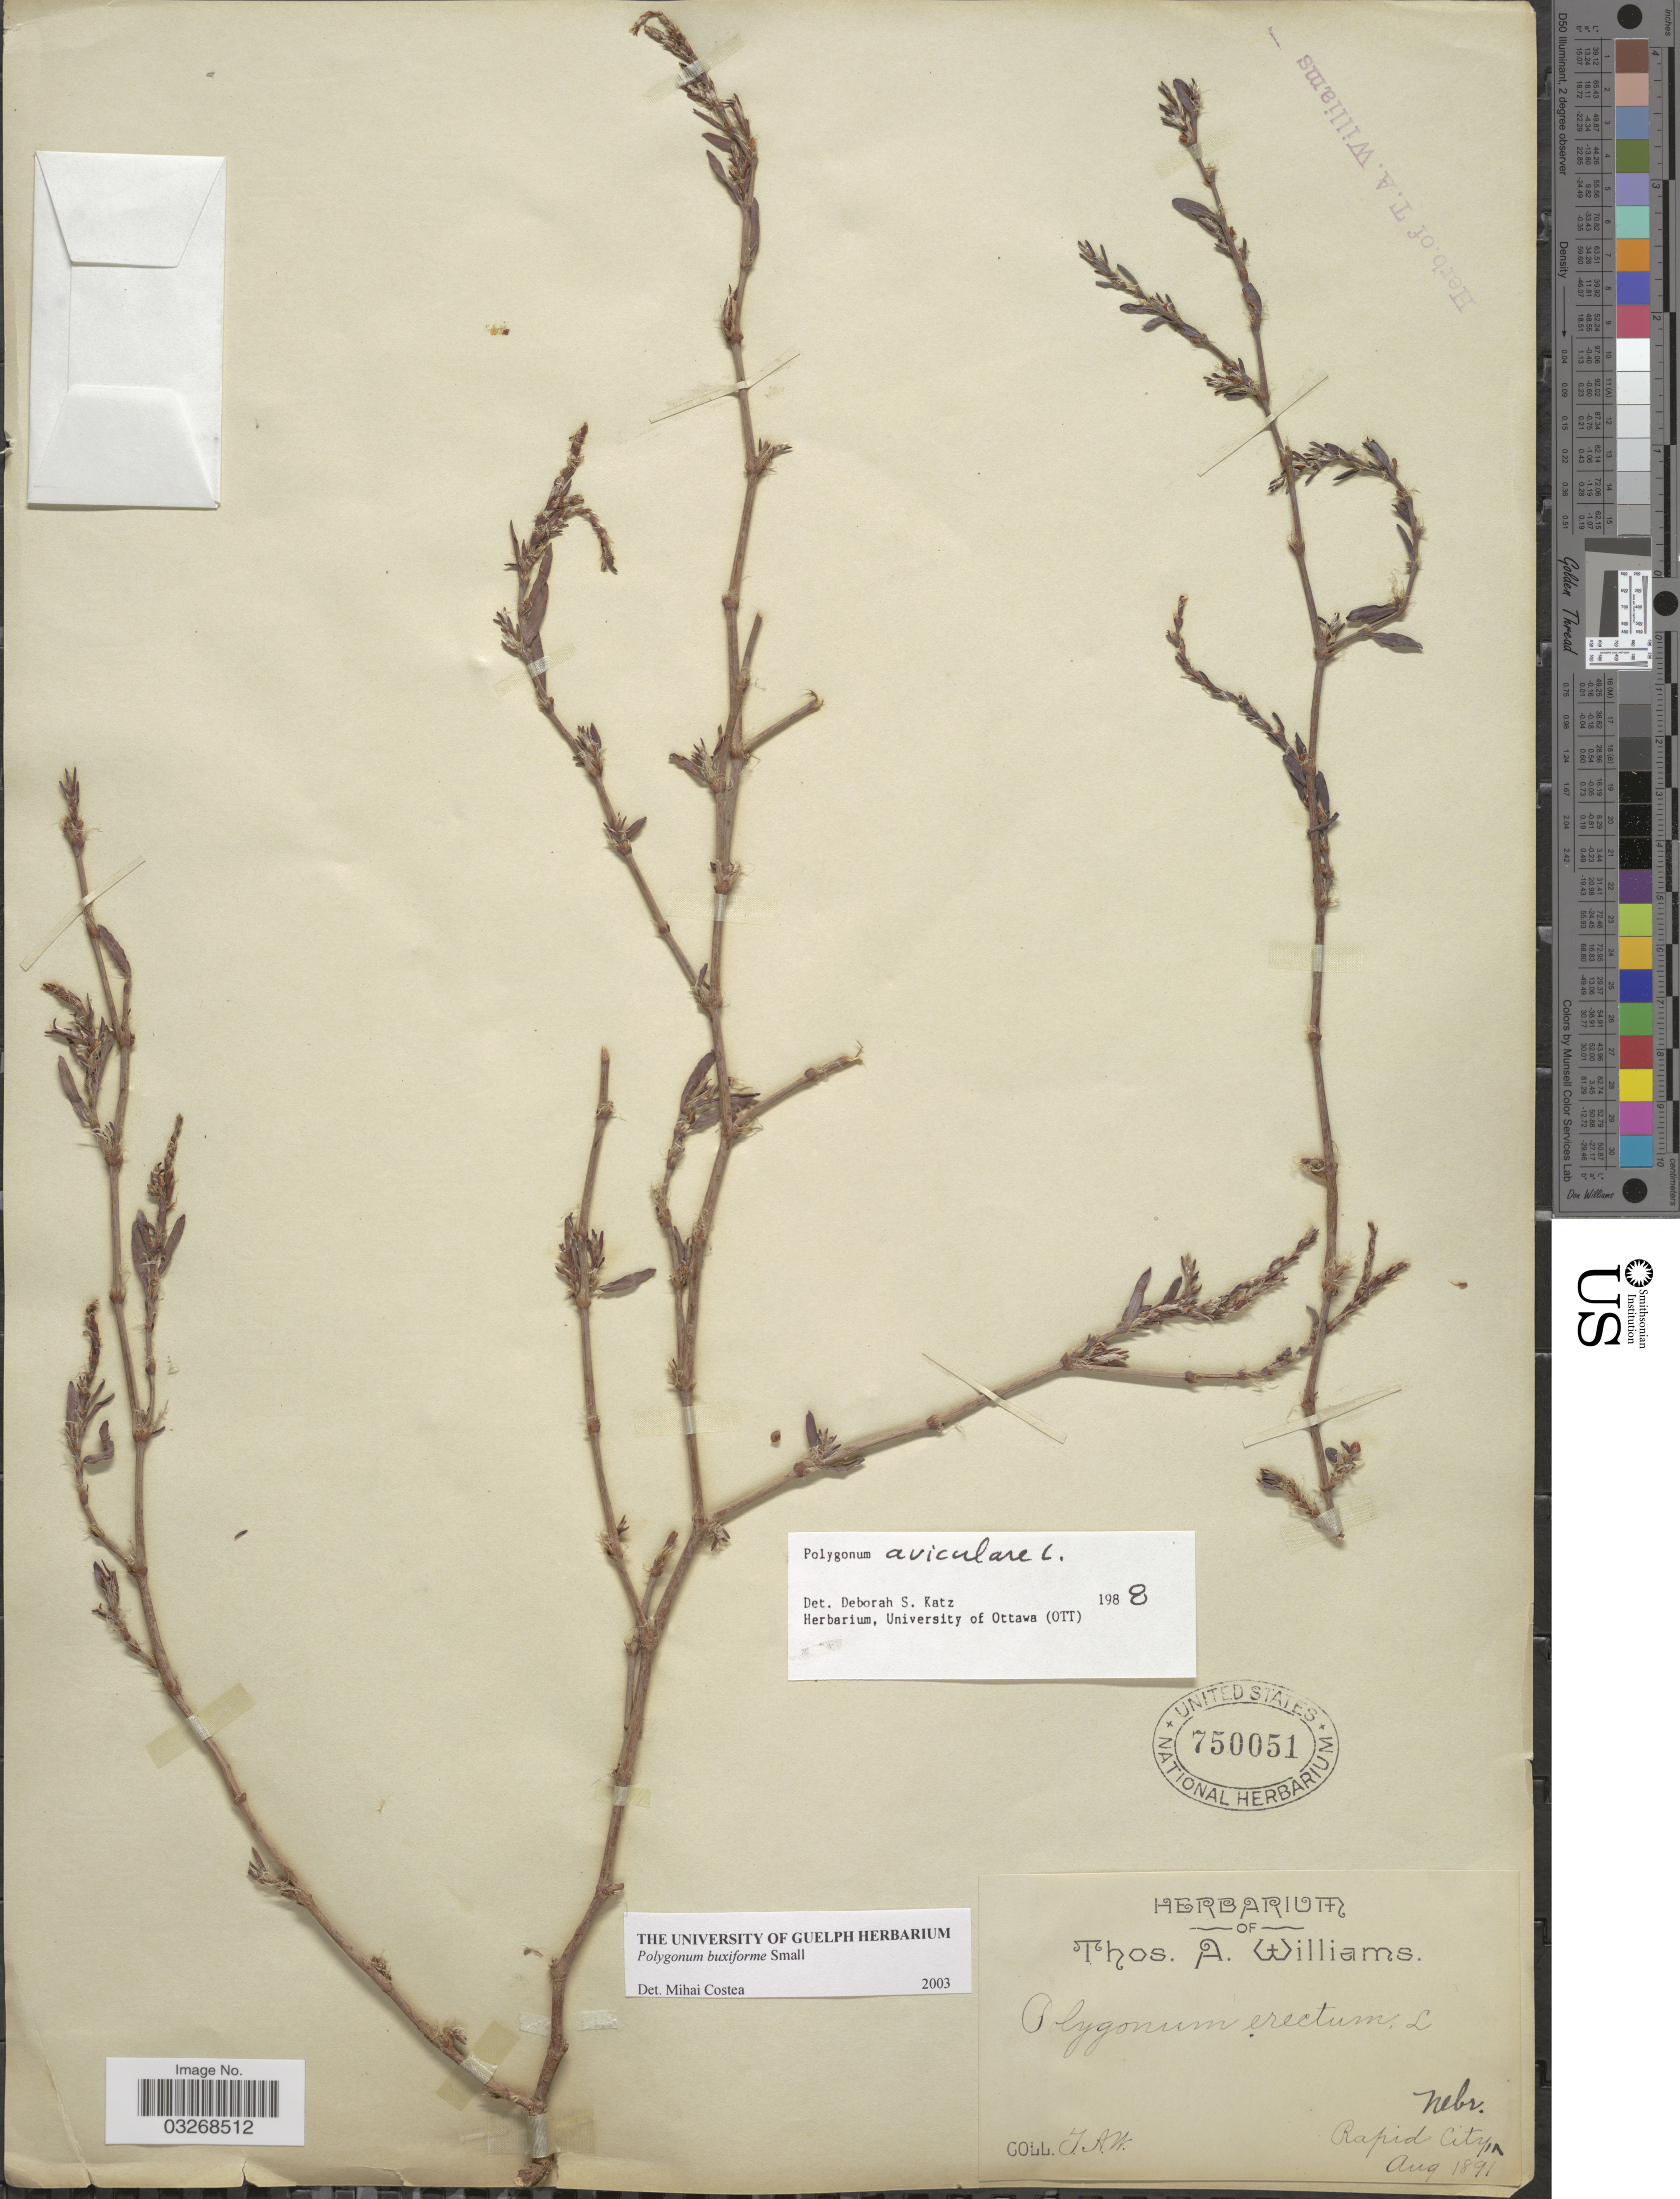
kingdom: Plantae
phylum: Tracheophyta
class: Magnoliopsida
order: Caryophyllales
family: Polygonaceae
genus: Polygonum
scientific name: Polygonum buxiforme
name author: Small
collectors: T. A. Williams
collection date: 1891-08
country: United States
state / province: Nebraska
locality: Rapid City.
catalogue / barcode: US 750051